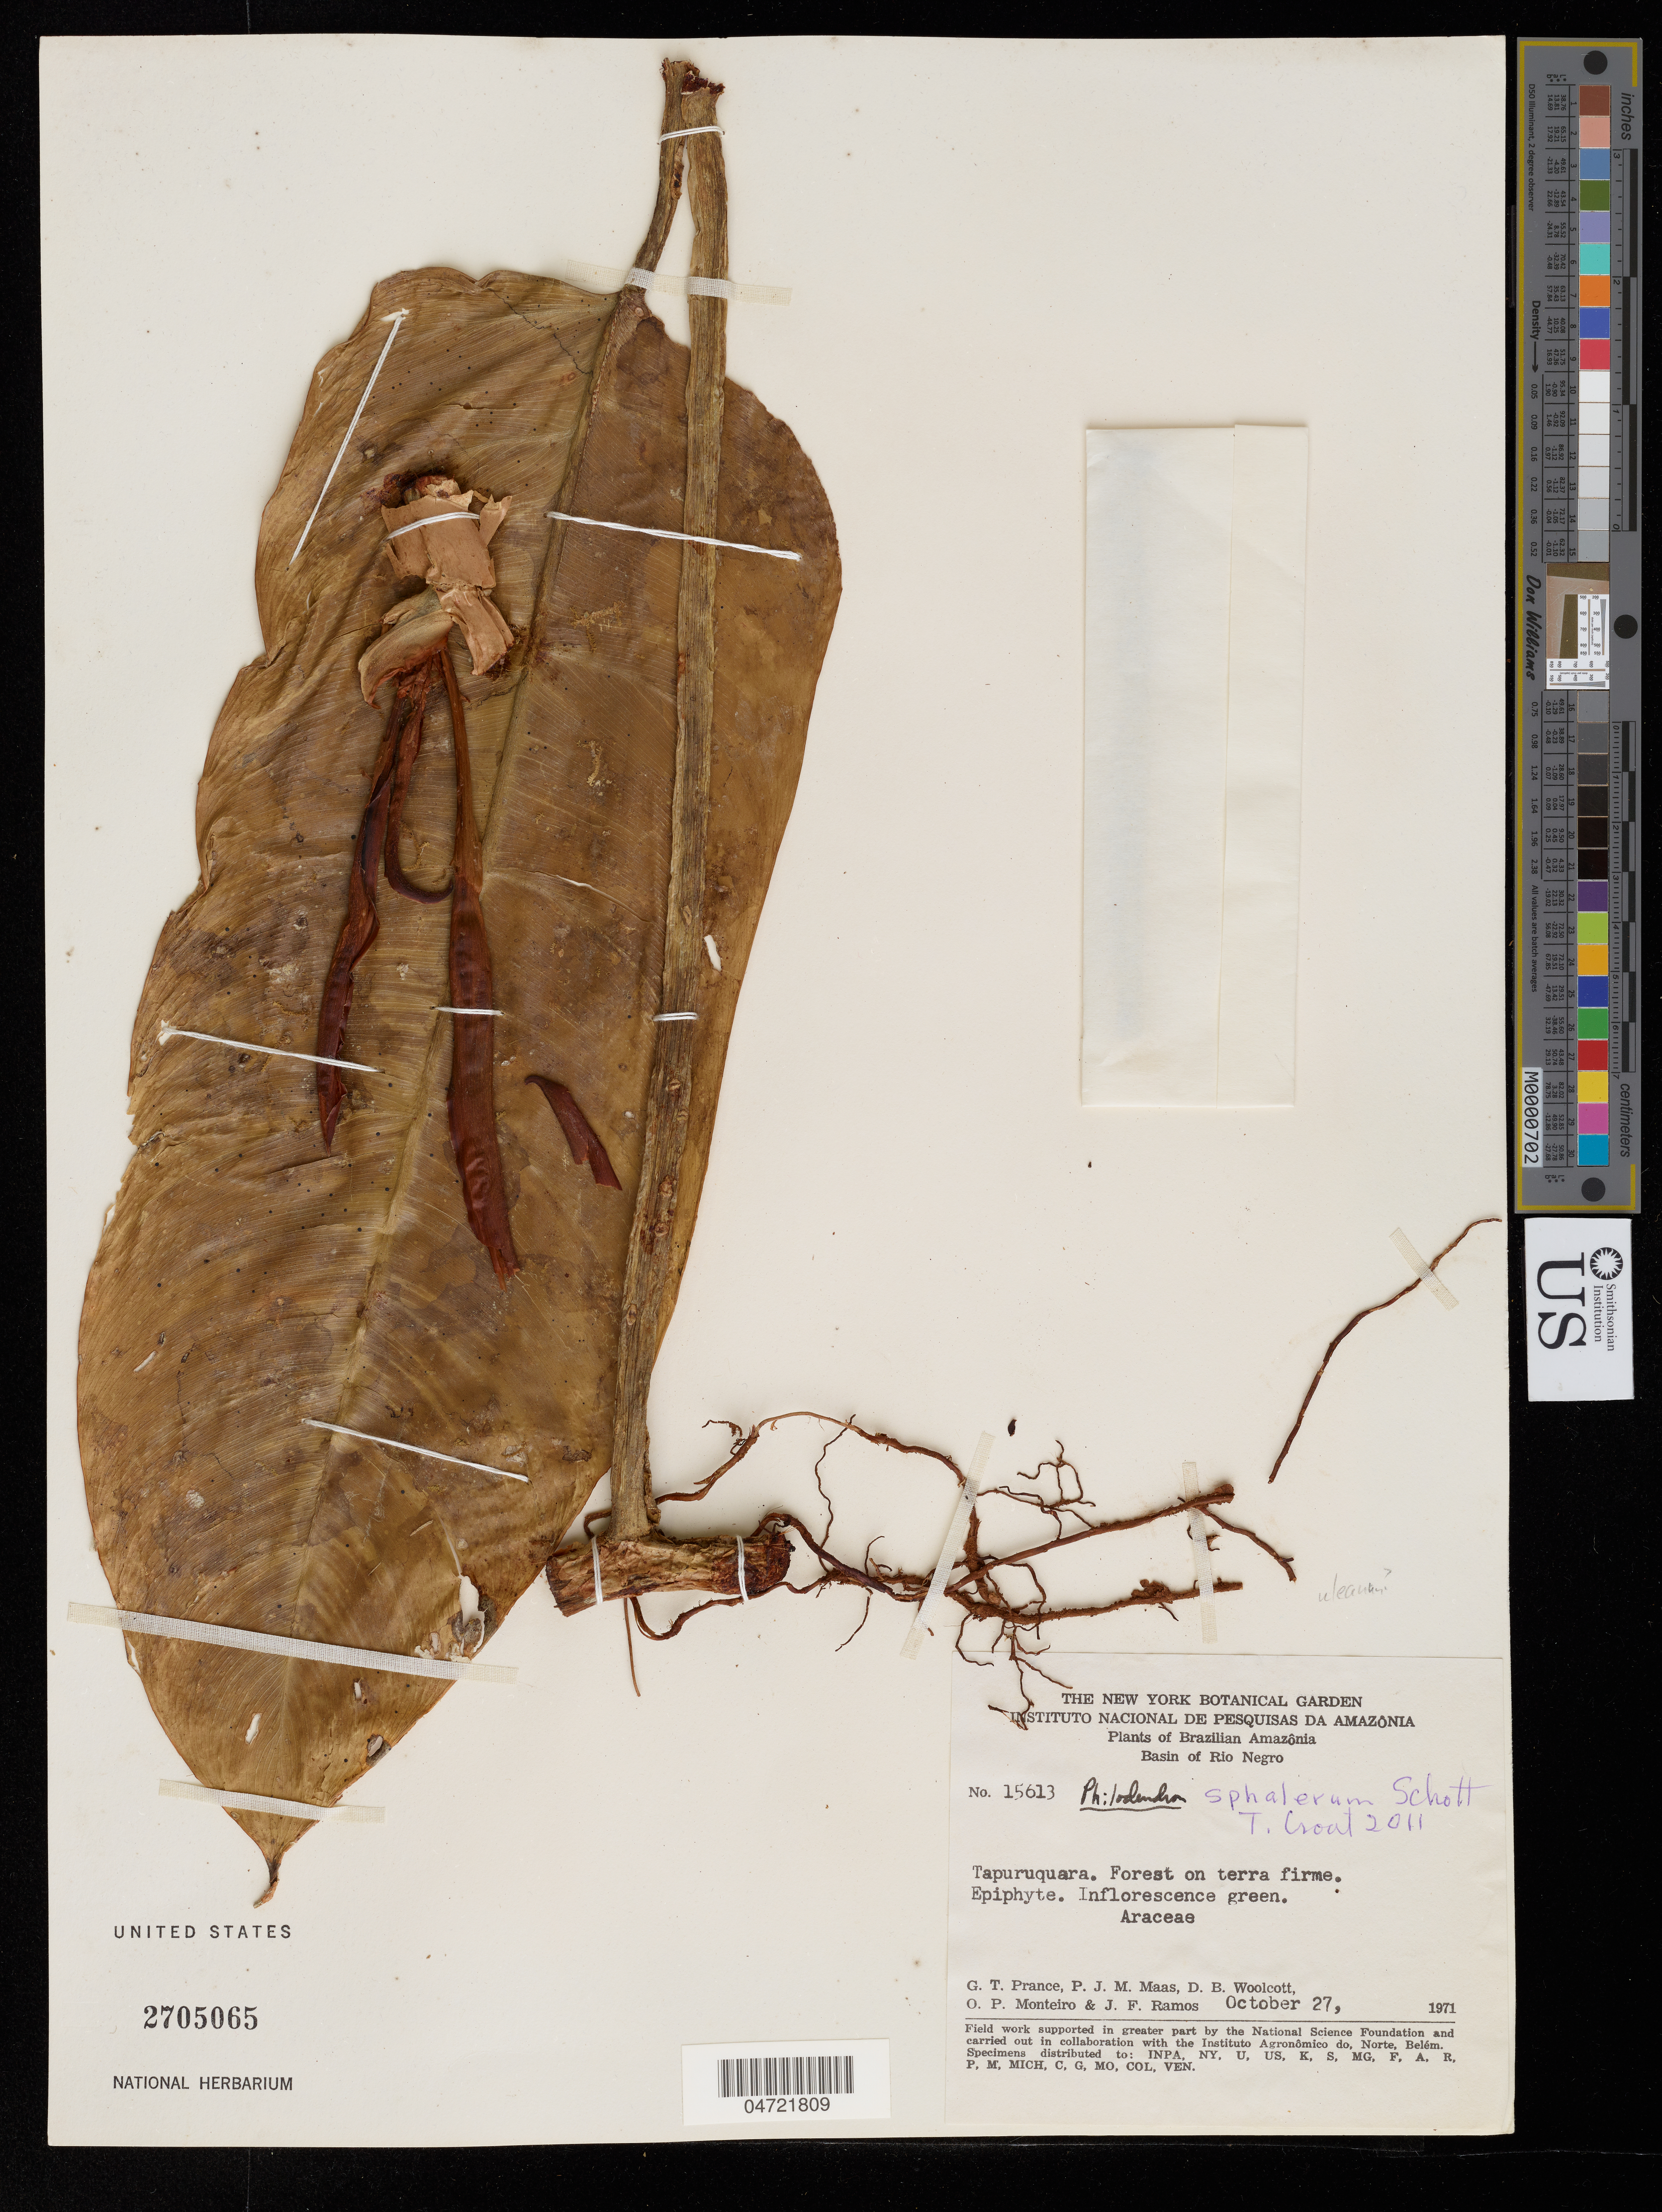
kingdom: Plantae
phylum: Tracheophyta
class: Liliopsida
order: Alismatales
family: Araceae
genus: Anthurium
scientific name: Anthurium nigrolaminum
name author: Croat & D. Weber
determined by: Croat, Thomas B., Missouri Botanical Garden (MO)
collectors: J. J. Wurdack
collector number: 2181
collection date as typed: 08 Oct 1962 to 13 Oct 1962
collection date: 1962-10-08/1962-10-13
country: Peru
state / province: Amazonas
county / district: Bagua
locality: Rainforest along Río Santiago 3 - 5 km above mouth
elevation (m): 250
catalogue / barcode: US 2373805